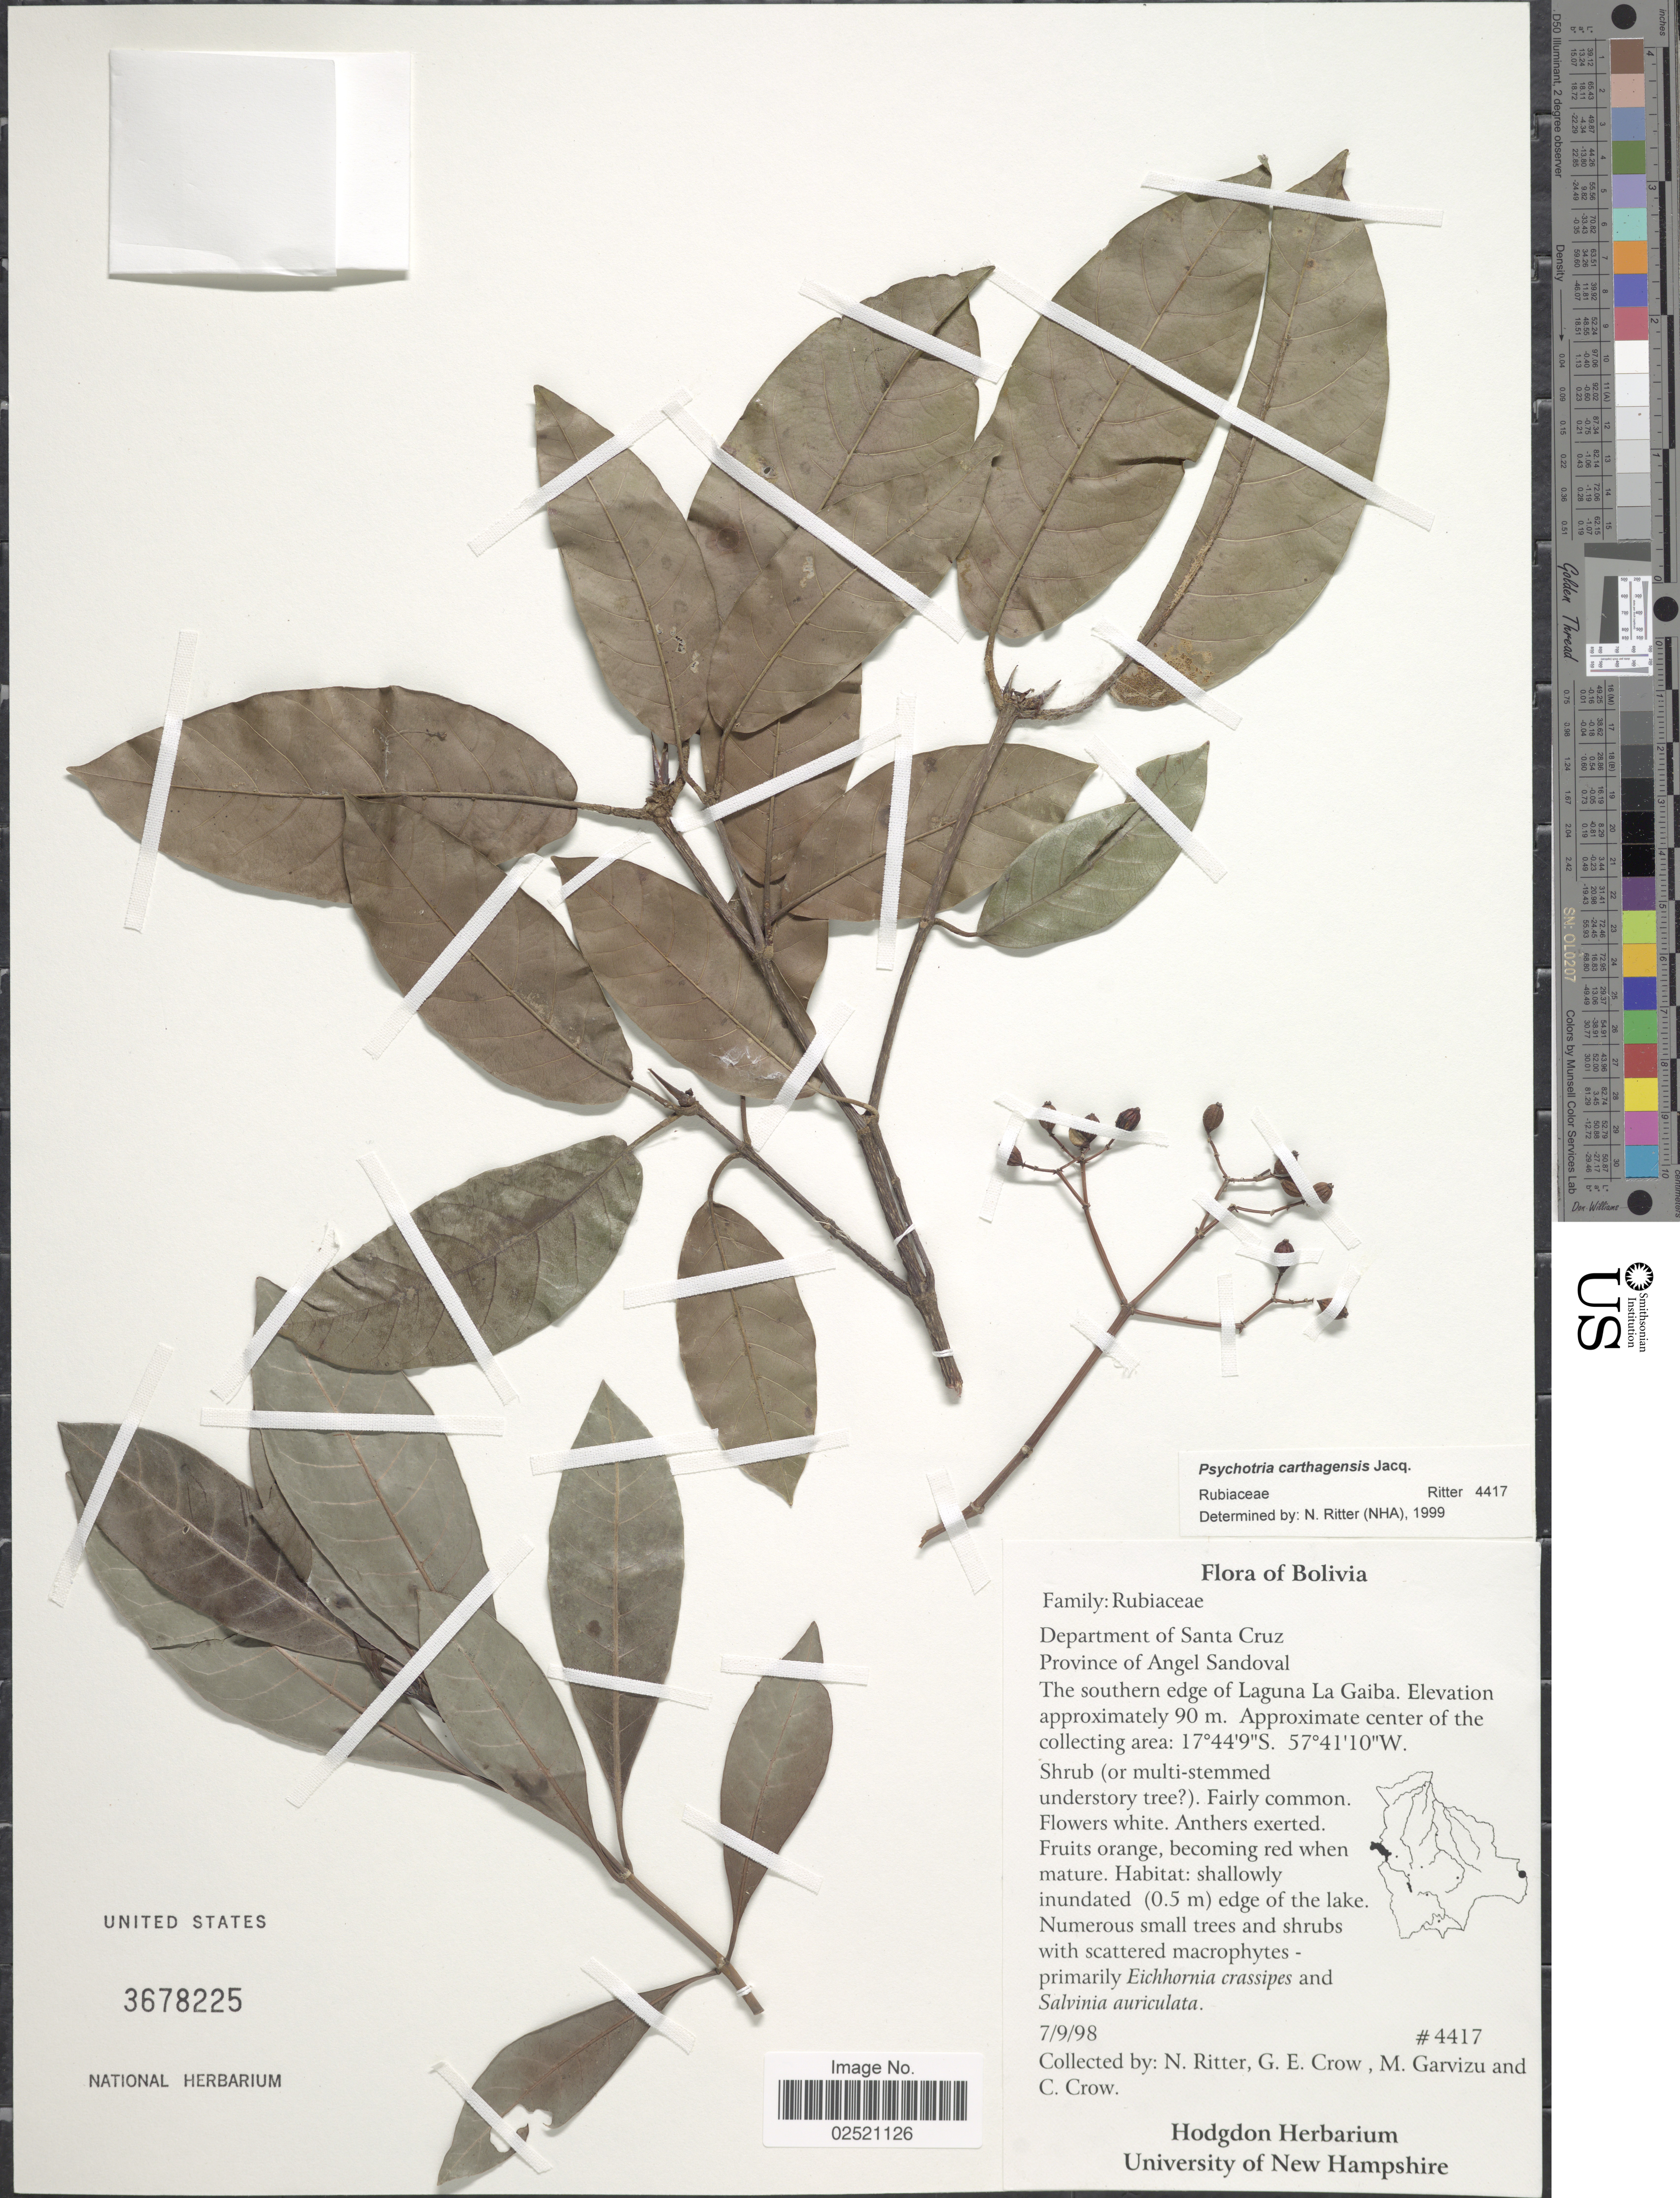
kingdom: Plantae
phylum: Tracheophyta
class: Magnoliopsida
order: Gentianales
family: Rubiaceae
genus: Psychotria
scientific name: Psychotria carthagenensis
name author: Jacq.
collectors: N. Ritter, G. Crow, M. Garvizu & C. Crow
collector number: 4417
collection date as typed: Transcribed d/m/y: 7/9/98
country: Bolivia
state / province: Santa Cruz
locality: Province of Angel Sandoval, the southern edge of Laguna La Gaiba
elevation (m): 90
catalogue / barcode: US 3678225